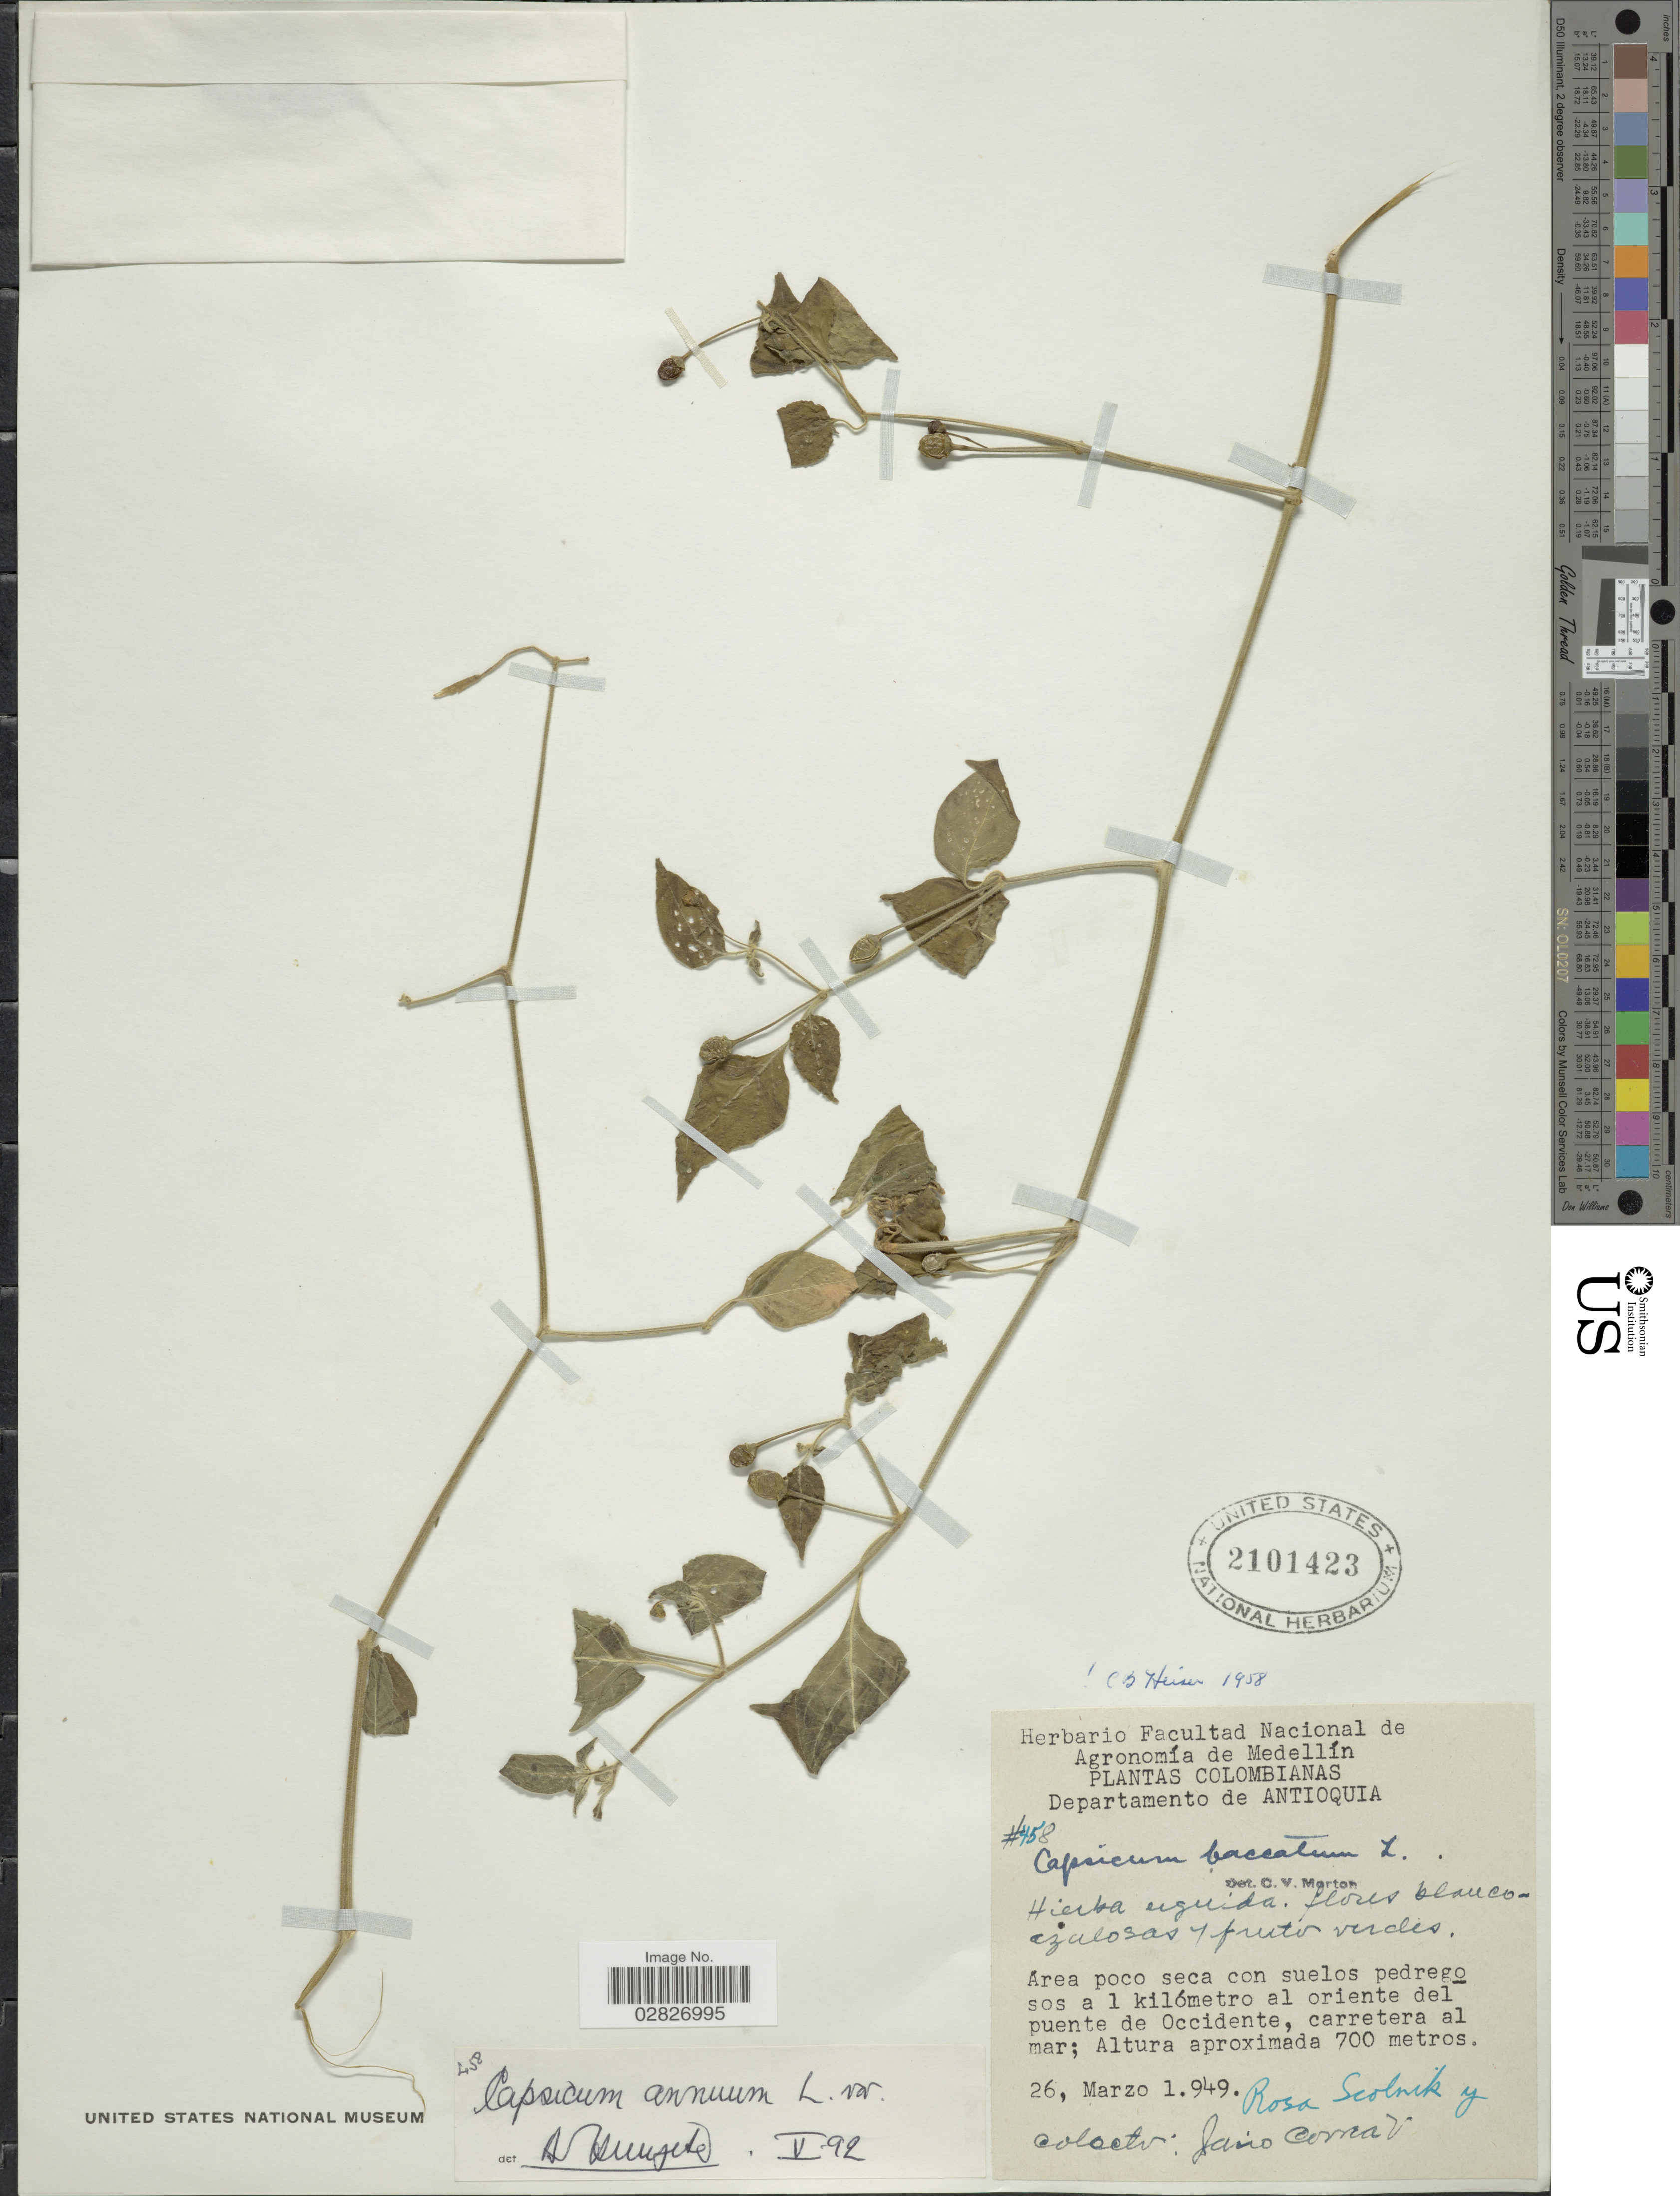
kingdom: Plantae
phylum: Tracheophyta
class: Magnoliopsida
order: Solanales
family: Solanaceae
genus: Capsicum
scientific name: Capsicum annuum 'Habanero'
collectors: R. Scolnik & J. Correa V.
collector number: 458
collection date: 1949-03-26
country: Colombia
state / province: Antioquia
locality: Departamento de Antioquia, Área poco seca con suelos pedregosos a 1 kilómetro al oriente del puente de Occidente, carretera al mar.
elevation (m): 700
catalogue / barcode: US 2101423